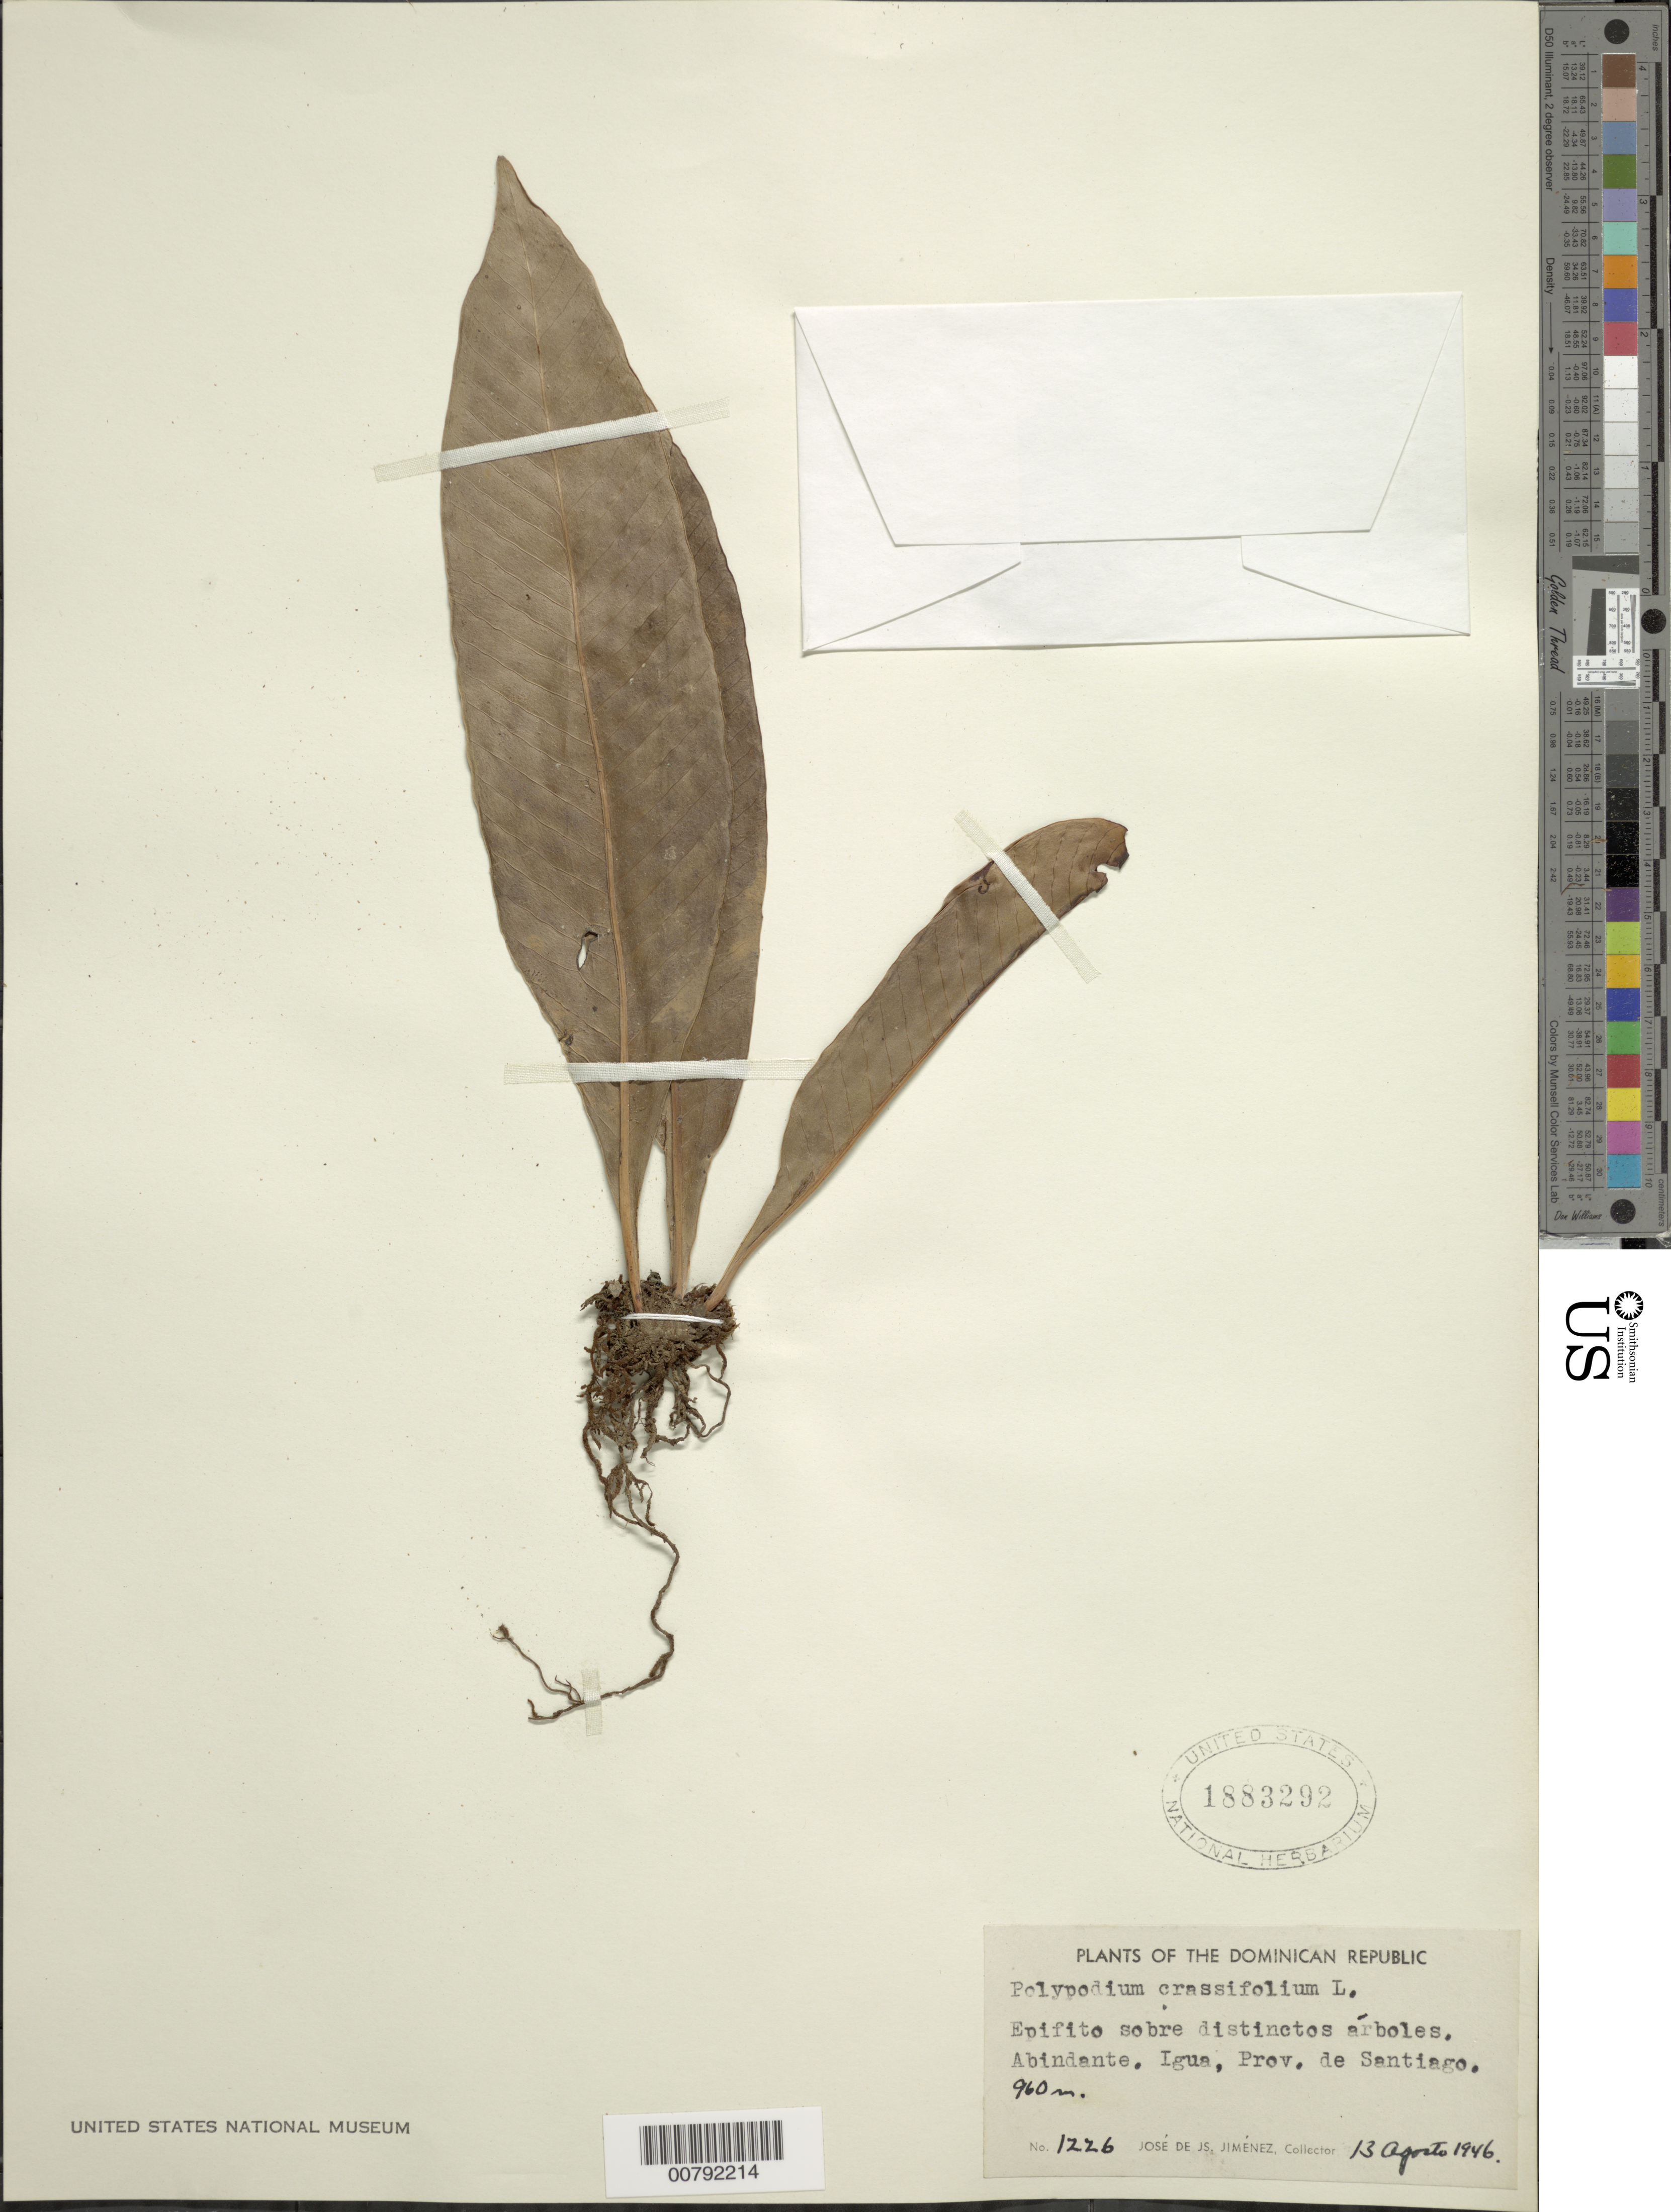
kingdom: Plantae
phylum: Tracheophyta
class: Polypodiopsida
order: Polypodiales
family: Polypodiaceae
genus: Niphidium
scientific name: Niphidium crassifolium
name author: (L.) Lellinger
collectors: J. J. Jiménez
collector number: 1226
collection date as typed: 13 Apr 1946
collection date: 1946-04-13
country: Dominican Republic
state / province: Santiago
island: Hispaniola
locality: Igua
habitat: Sobre distinctos arboles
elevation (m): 960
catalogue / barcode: US 1883292